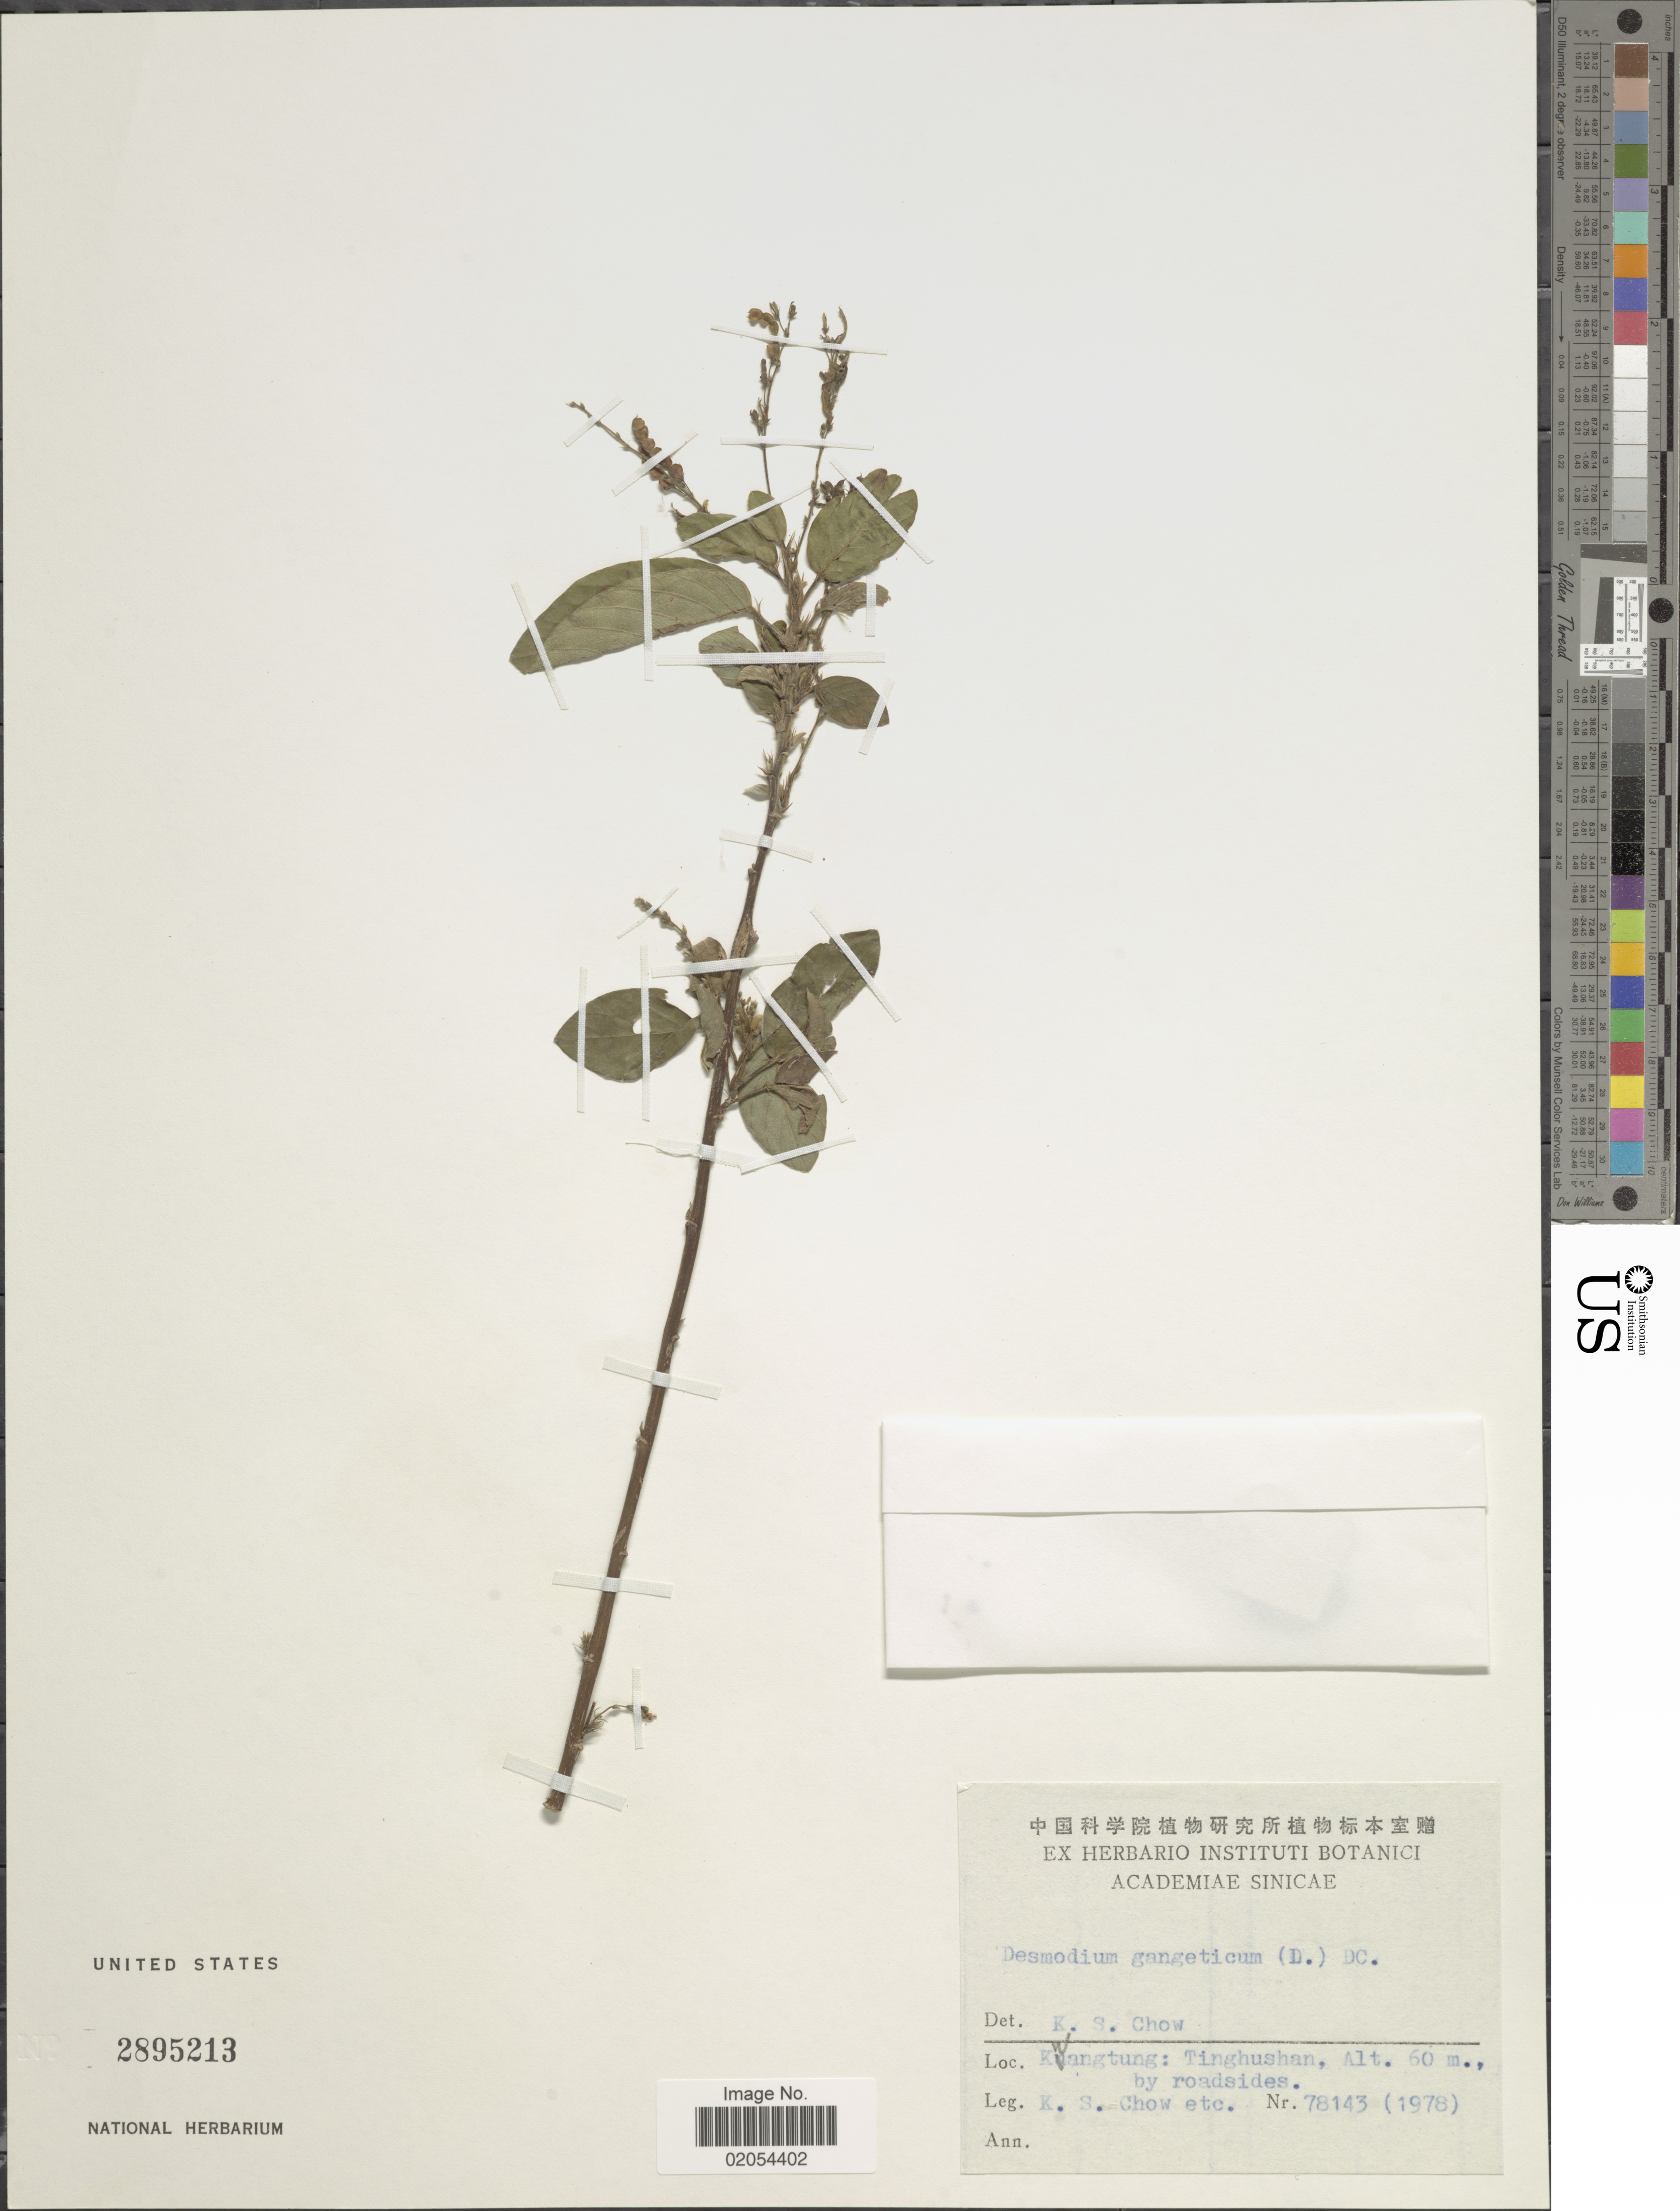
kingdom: Plantae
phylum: Tracheophyta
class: Magnoliopsida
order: Fabales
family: Fabaceae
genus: Pleurolobus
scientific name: Pleurolobus gangeticus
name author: (L.) J. St.-Hil. ex H. Ohashi & K. Ohashi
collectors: K. S. Chow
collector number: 678143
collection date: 1978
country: China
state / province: Guangdong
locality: Kuangtung: Tinghushan, by roadsides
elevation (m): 60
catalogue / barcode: US 2895213